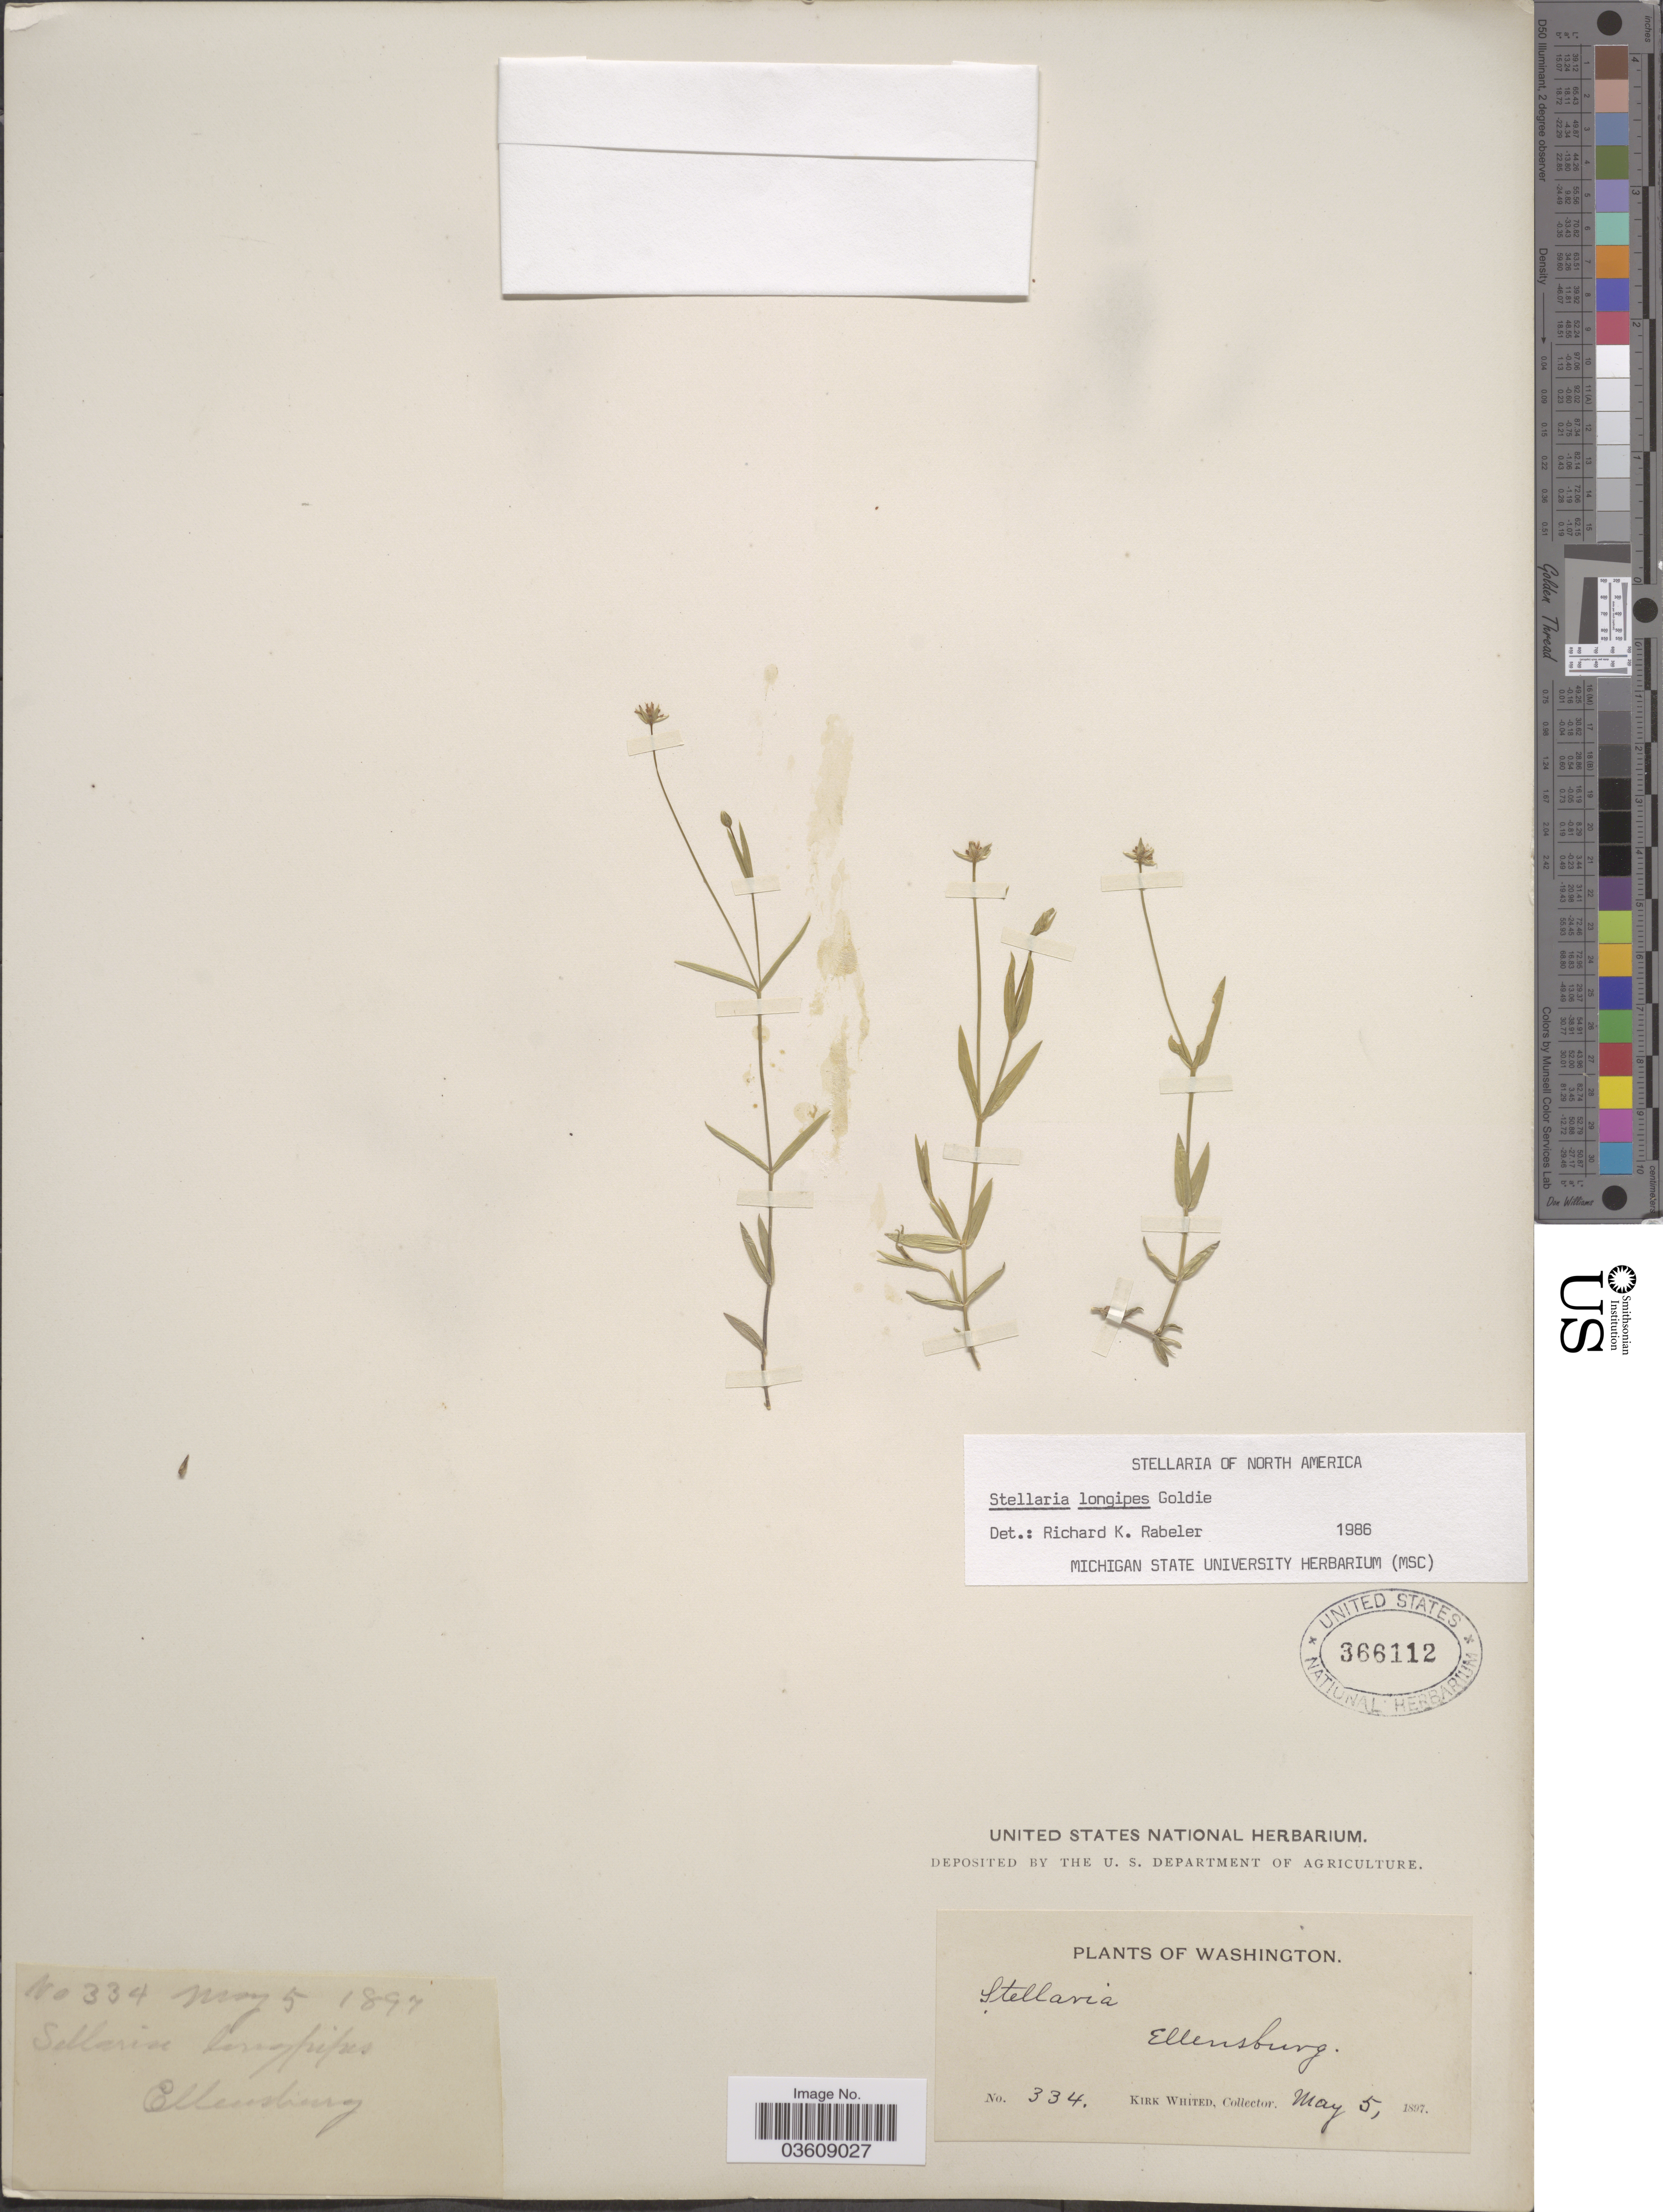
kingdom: Plantae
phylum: Tracheophyta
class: Magnoliopsida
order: Caryophyllales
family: Caryophyllaceae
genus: Stellaria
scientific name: Stellaria longipes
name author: Goldie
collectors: K. Whited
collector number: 334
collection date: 1897-05-05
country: United States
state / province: Washington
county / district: Kittitas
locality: Ellensburg.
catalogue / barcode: US 366112